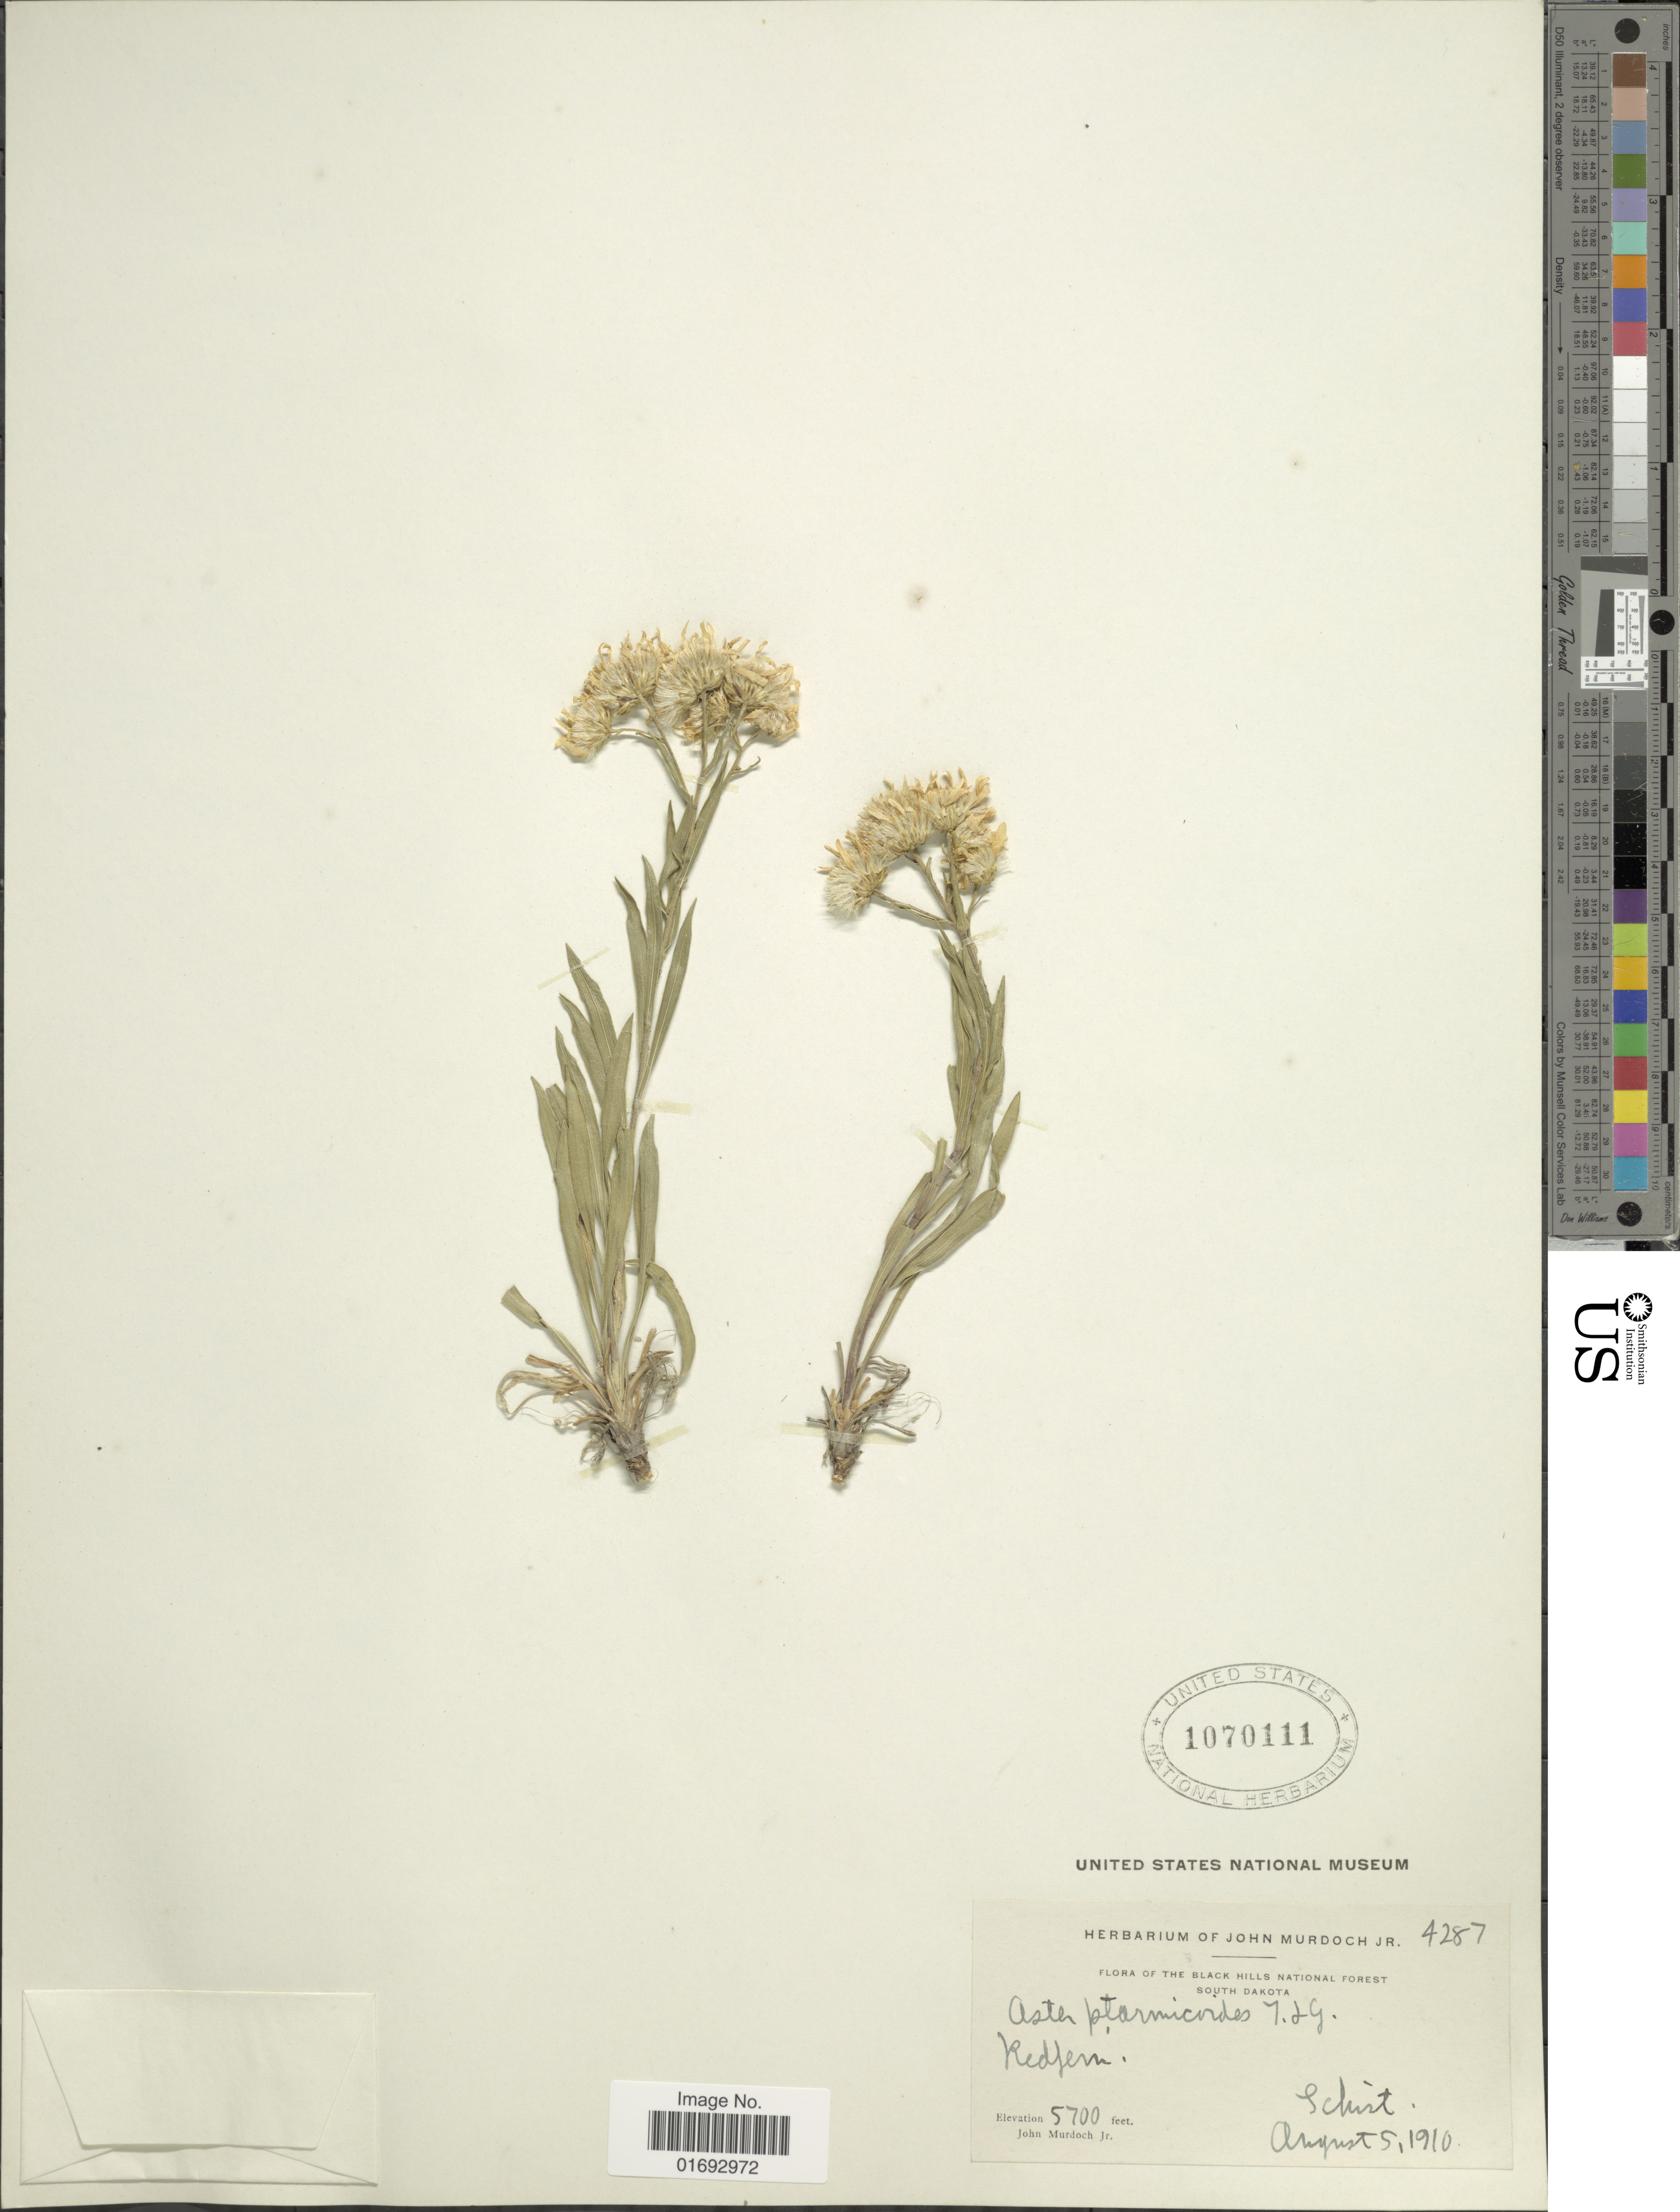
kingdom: Plantae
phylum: Tracheophyta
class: Magnoliopsida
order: Asterales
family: Asteraceae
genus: Oligoneuron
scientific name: Oligoneuron album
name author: (Nutt.) G.L. Nesom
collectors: J. Murdoch Jr.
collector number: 4287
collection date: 1910-08-05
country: United States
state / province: South Dakota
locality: Black Hills National Forest, Schist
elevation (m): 1737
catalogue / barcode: US 1070111